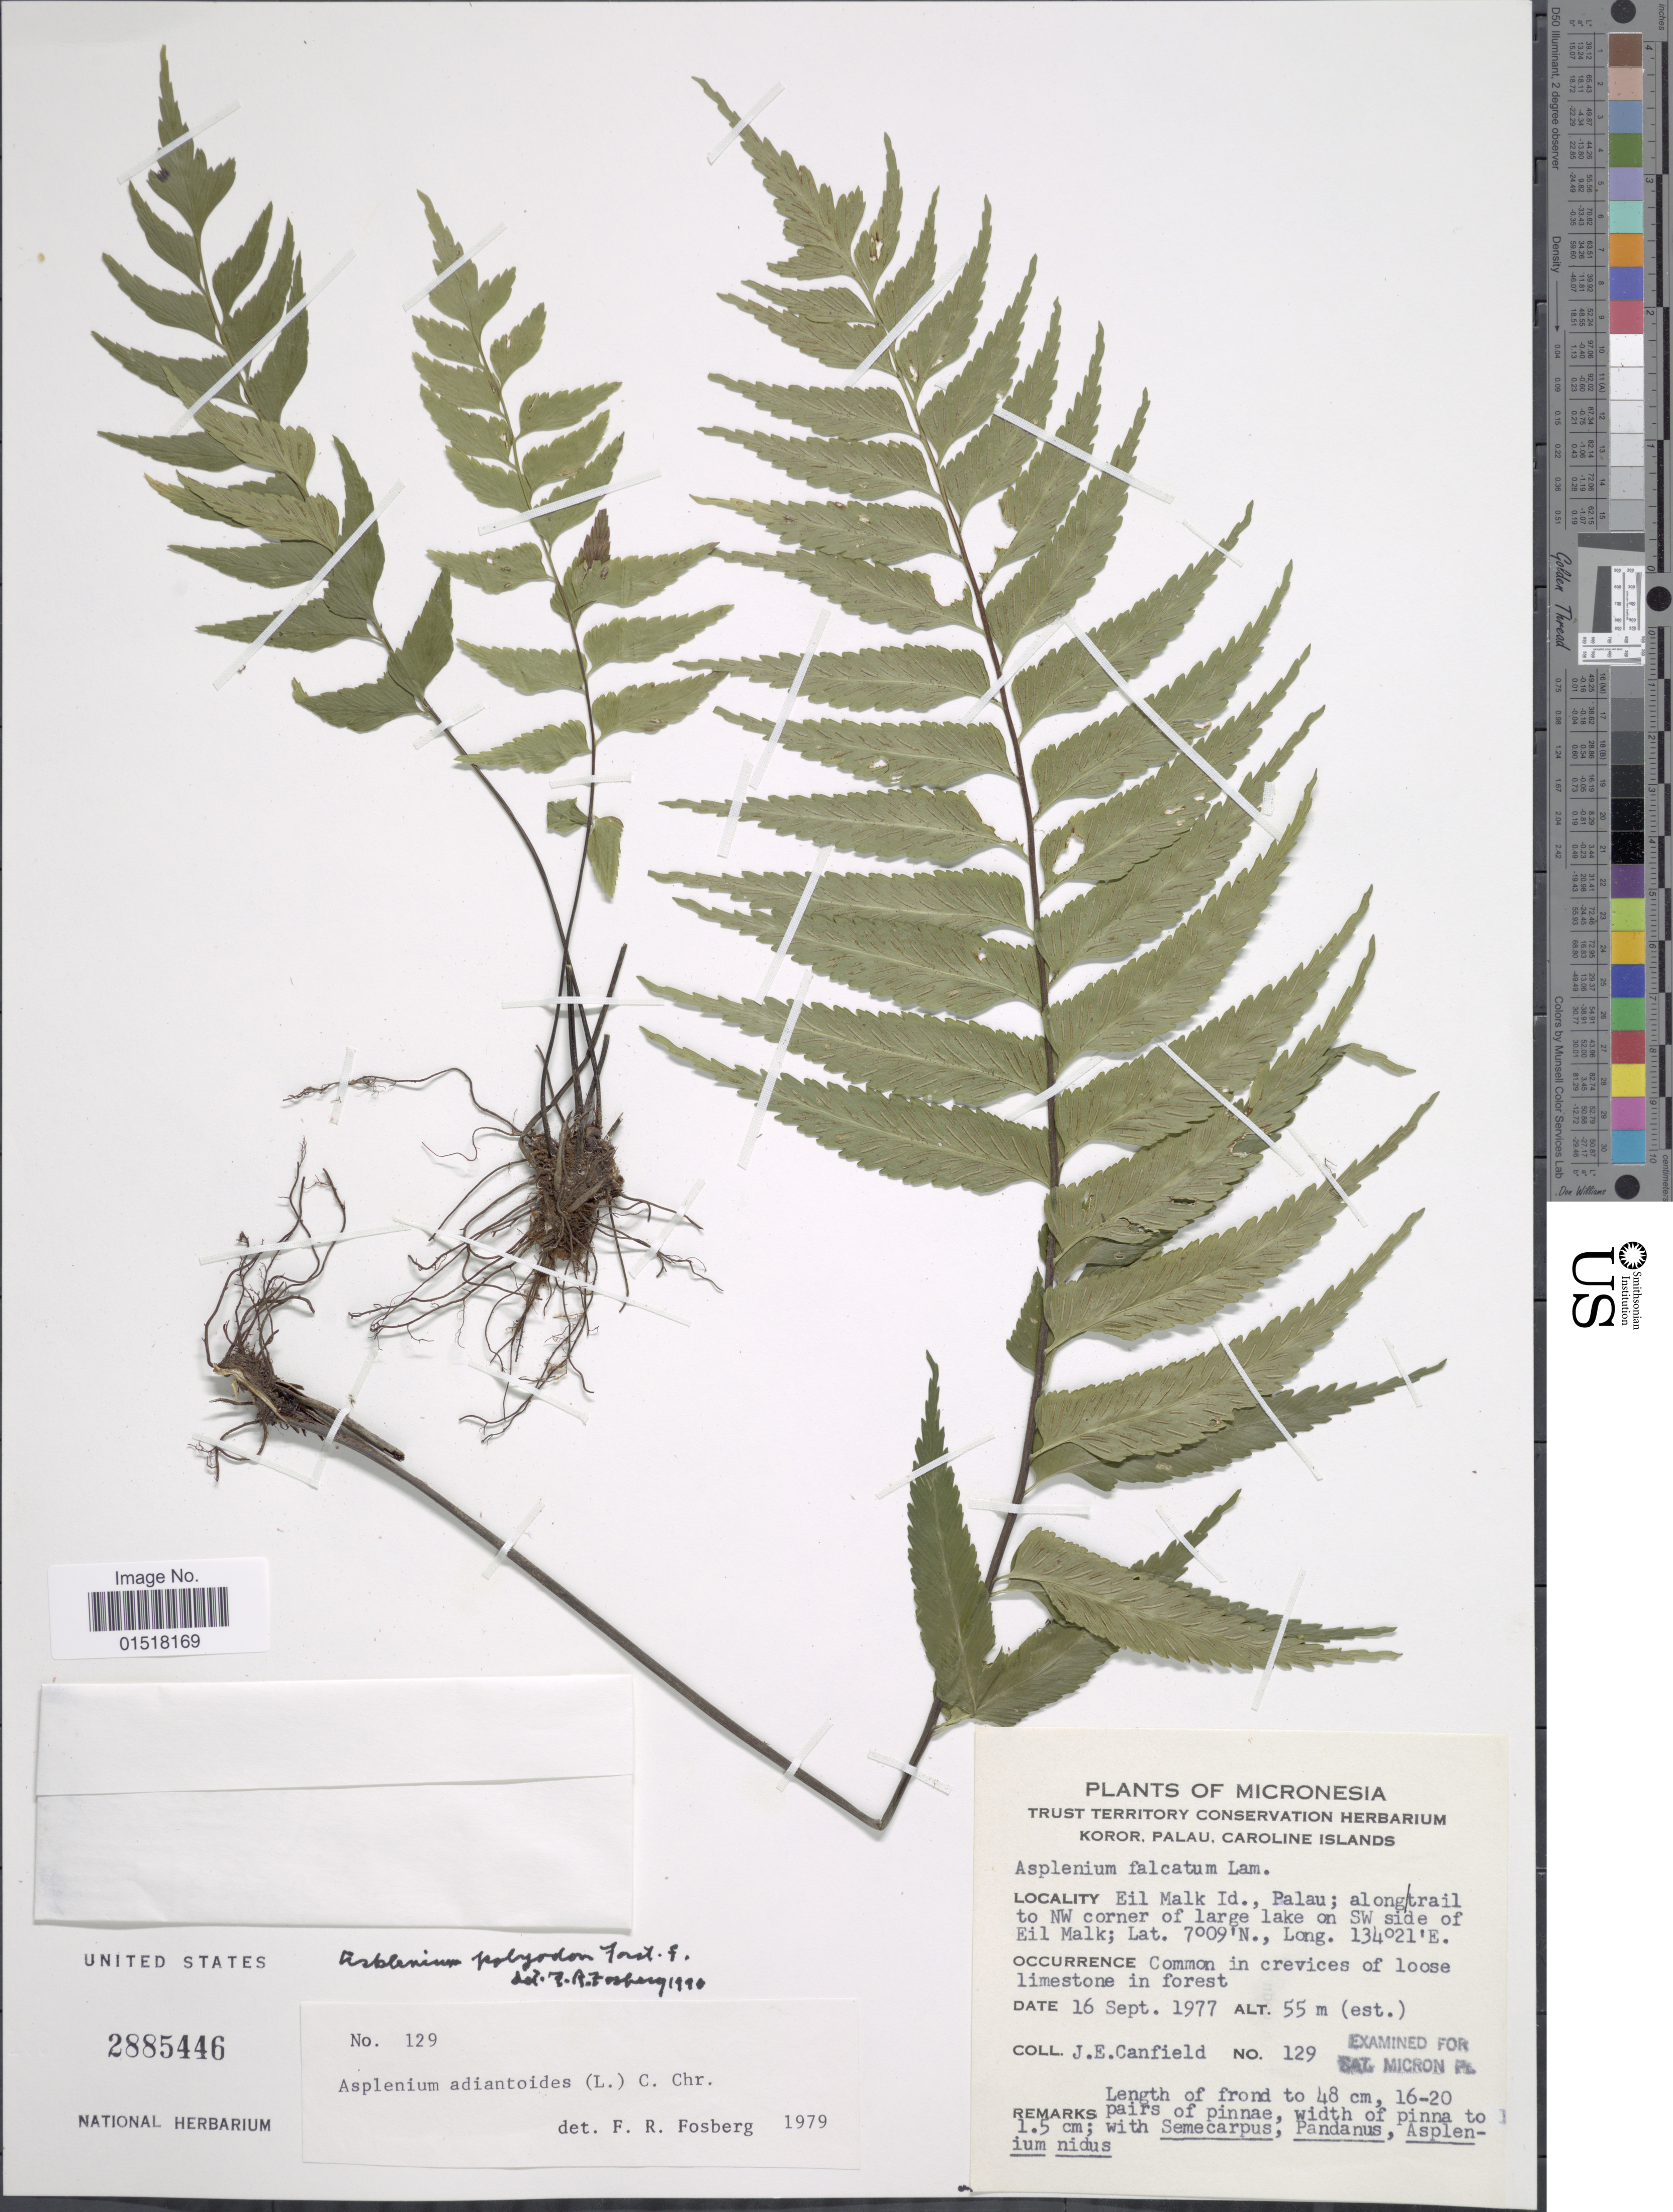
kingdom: Plantae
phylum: Tracheophyta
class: Polypodiopsida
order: Polypodiales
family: Aspleniaceae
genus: Asplenium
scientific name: Asplenium polyodon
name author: G. Forst.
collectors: J. E. Canfield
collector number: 129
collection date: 1977-09-16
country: Micronesia, Federated States of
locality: Eil Malk Id., Palau; along trail to NW corner of large lake on SW side of Eil Malk.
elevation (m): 55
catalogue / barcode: US 2885446